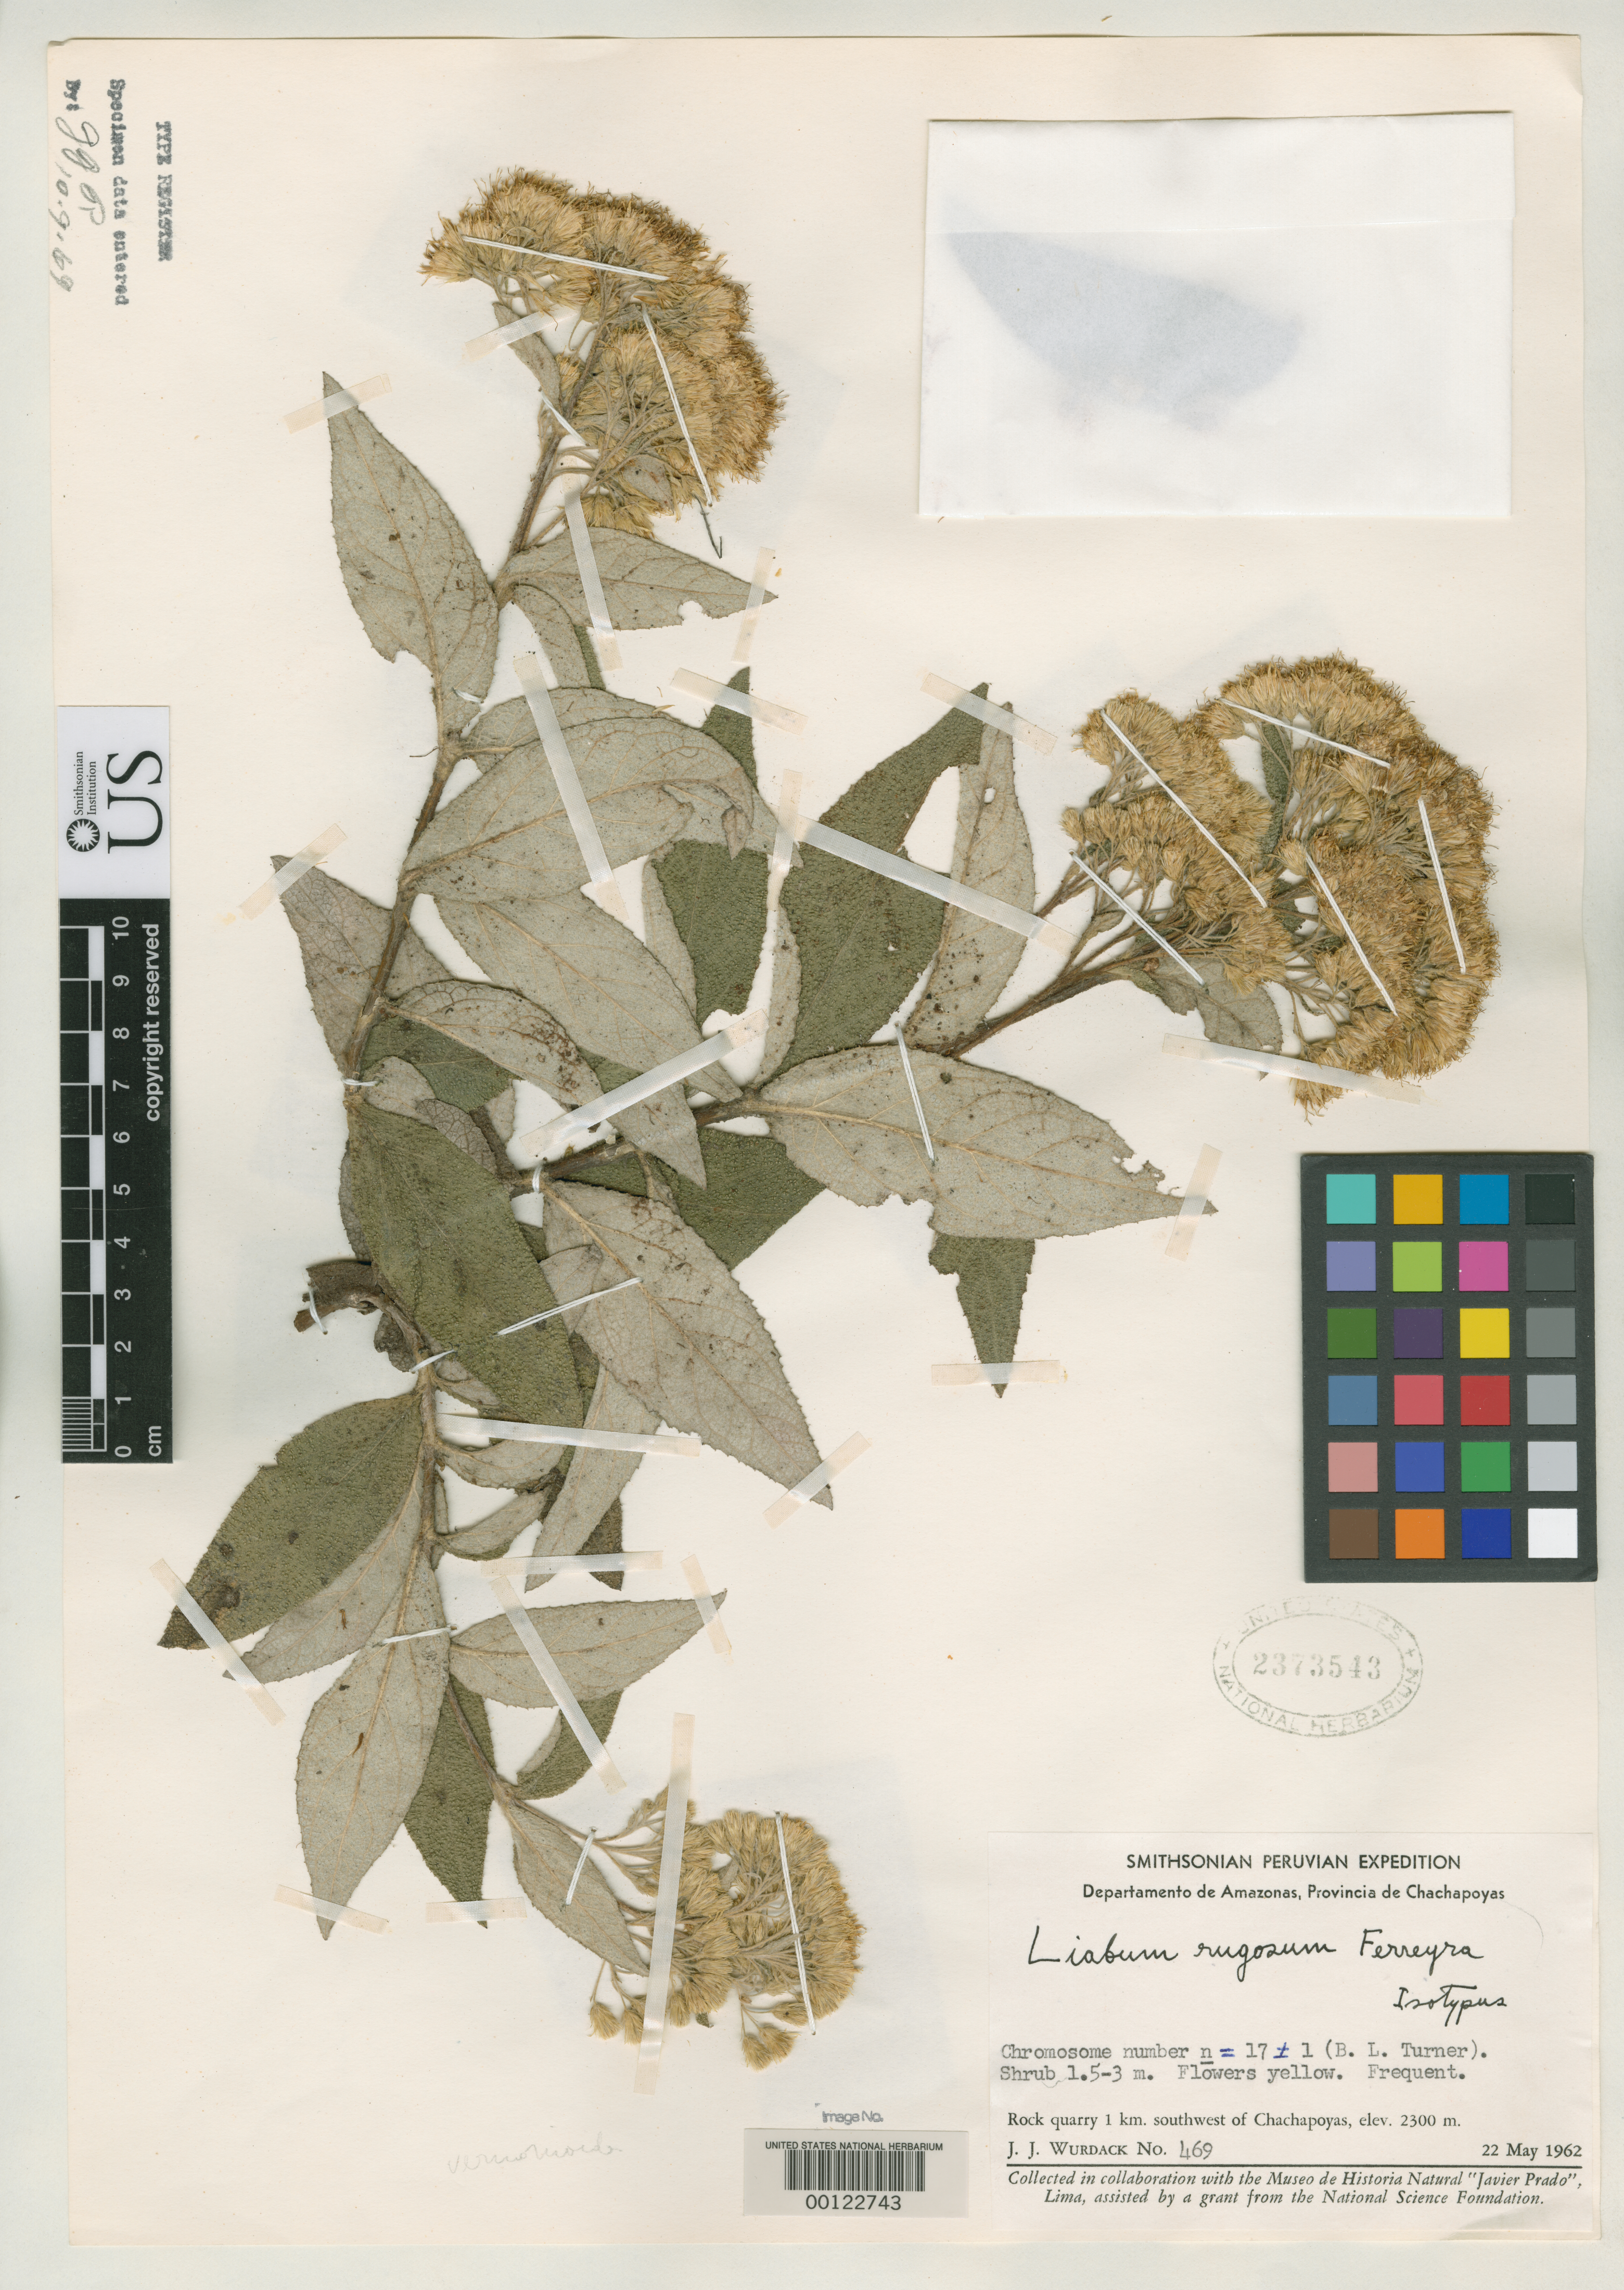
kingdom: Plantae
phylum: Tracheophyta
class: Magnoliopsida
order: Asterales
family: Asteraceae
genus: Liabum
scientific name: Liabum rugosum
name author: Ferreyra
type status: Isotype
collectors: J. J. Wurdack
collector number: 469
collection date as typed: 22 May 1962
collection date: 1962-05-22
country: Peru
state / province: Amazonas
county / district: Chachapoyas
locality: Chachapoyas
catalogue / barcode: US 2373543